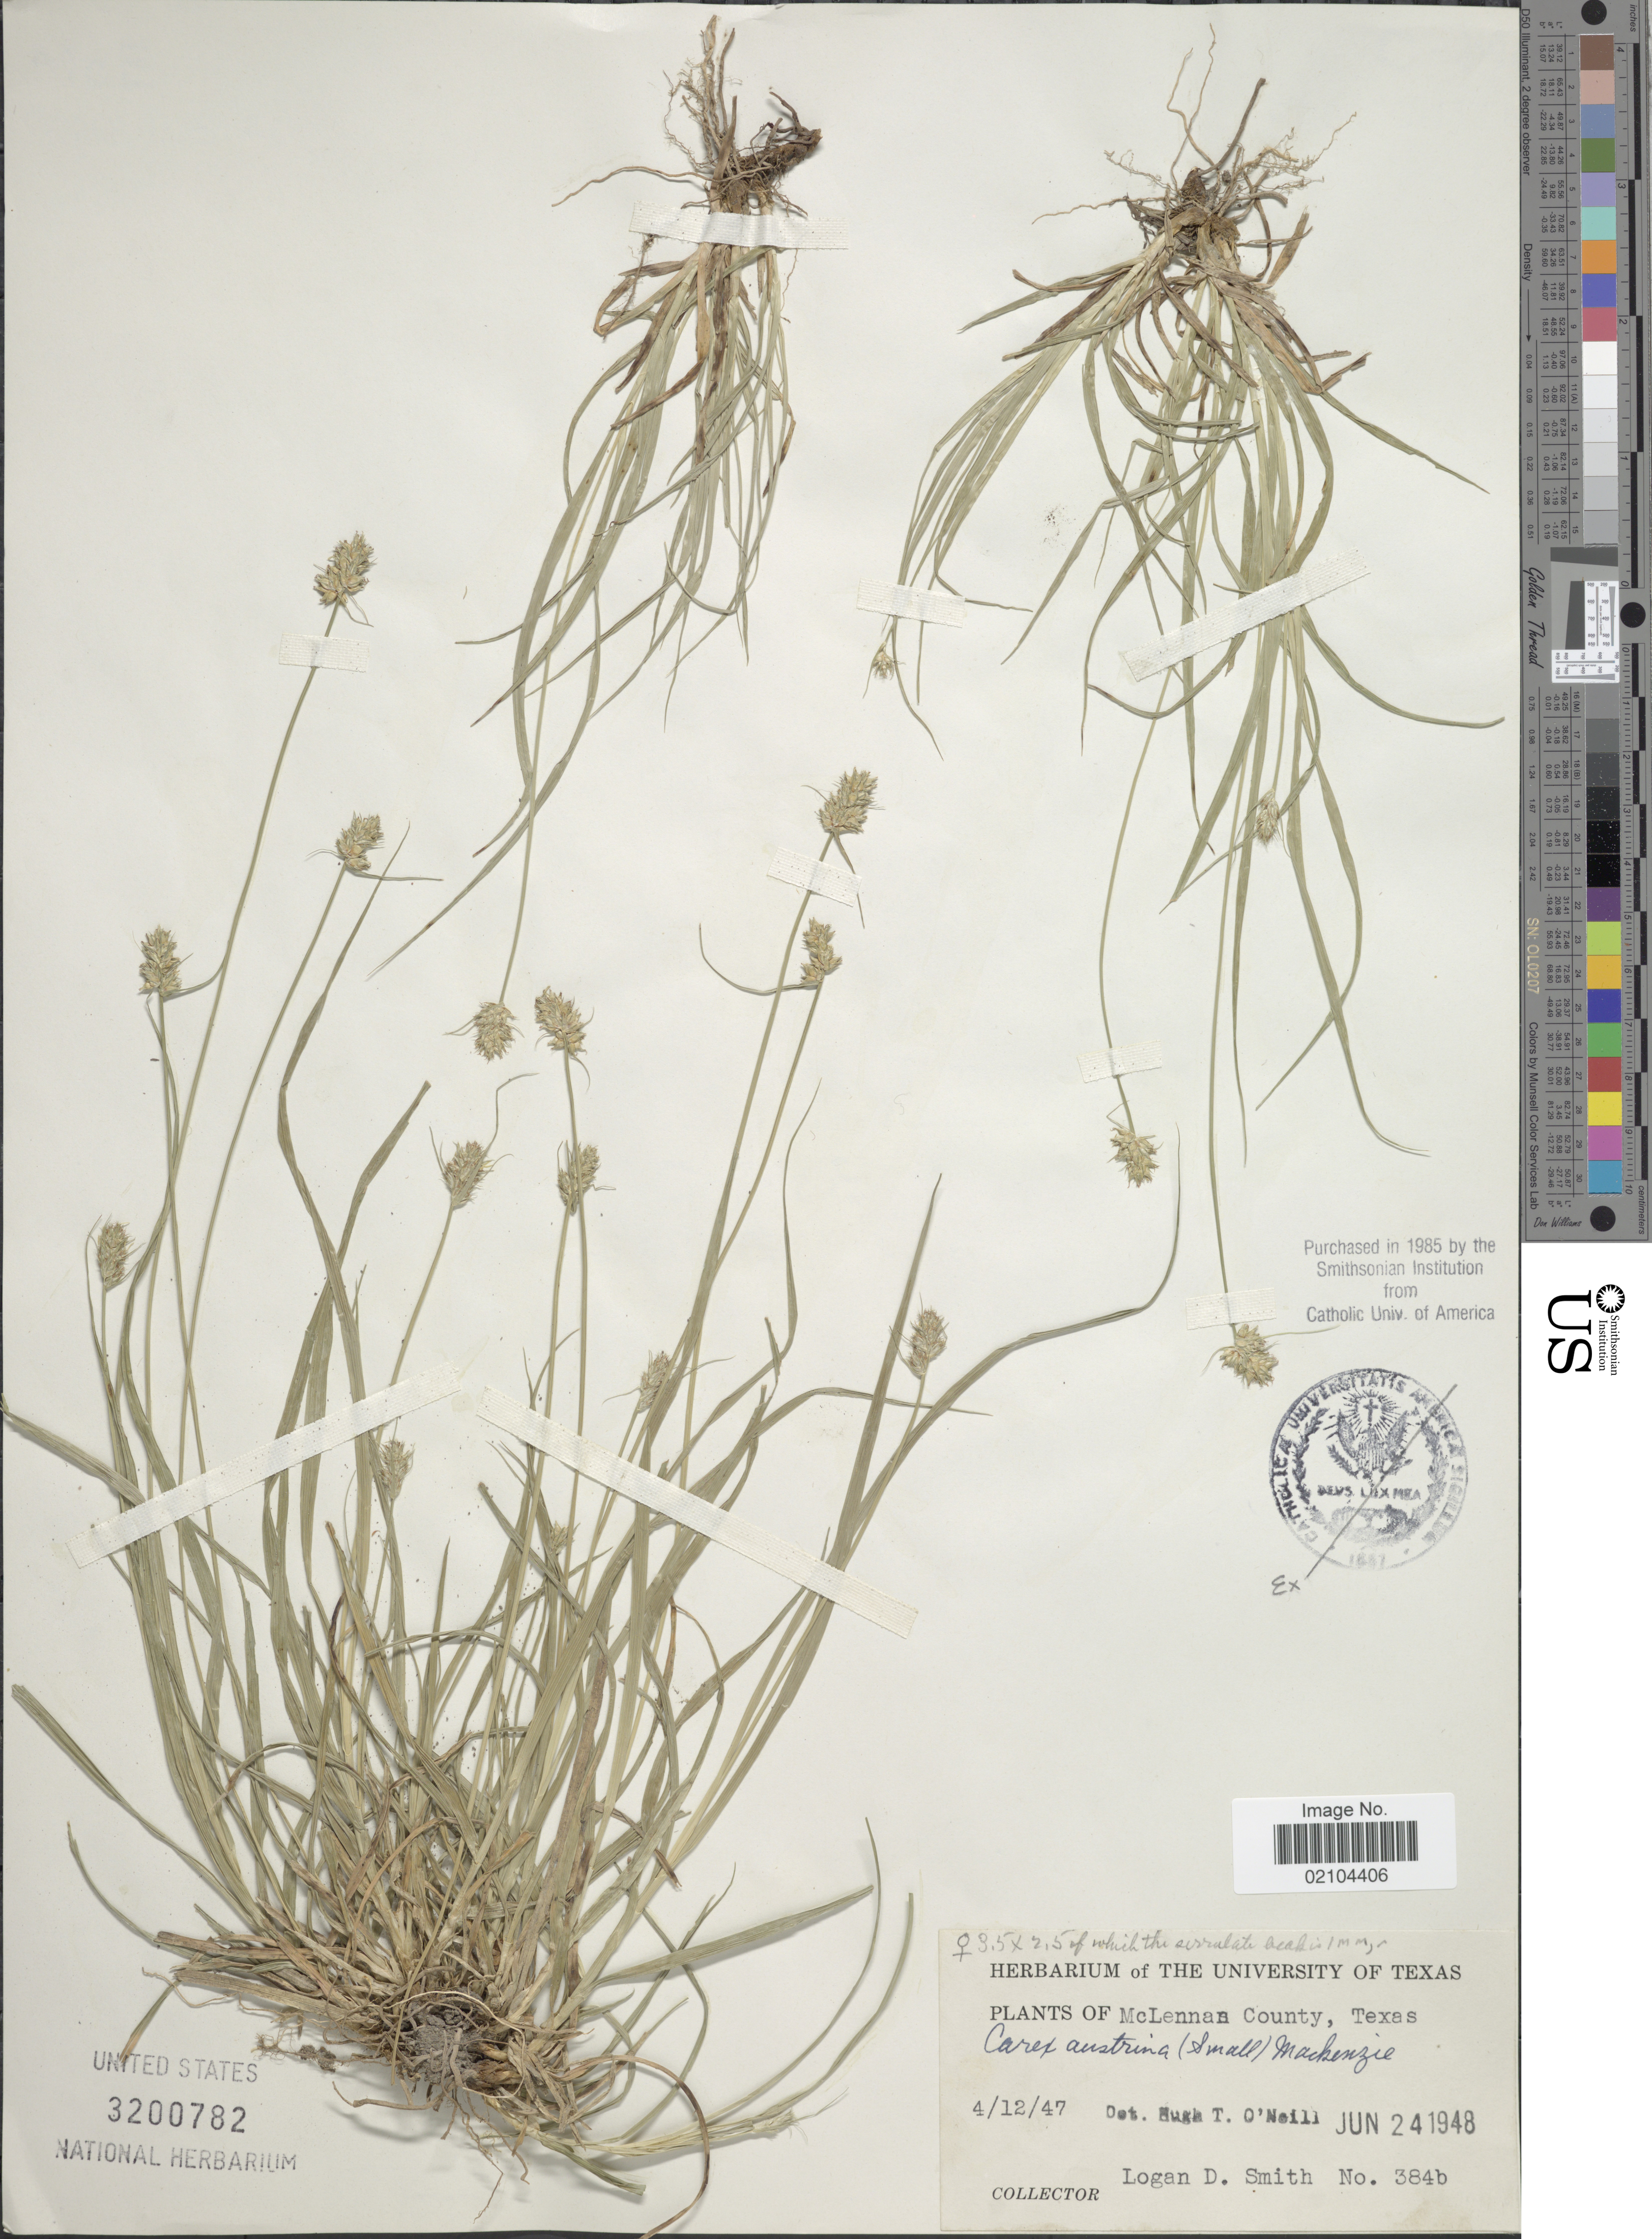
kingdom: Plantae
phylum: Tracheophyta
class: Liliopsida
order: Poales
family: Cyperaceae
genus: Carex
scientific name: Carex austrina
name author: Mack.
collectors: L. Smith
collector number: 384b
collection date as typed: Transcribed d/m/y: 12/4/47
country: United States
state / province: Texas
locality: McLennan County.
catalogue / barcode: US 3200782